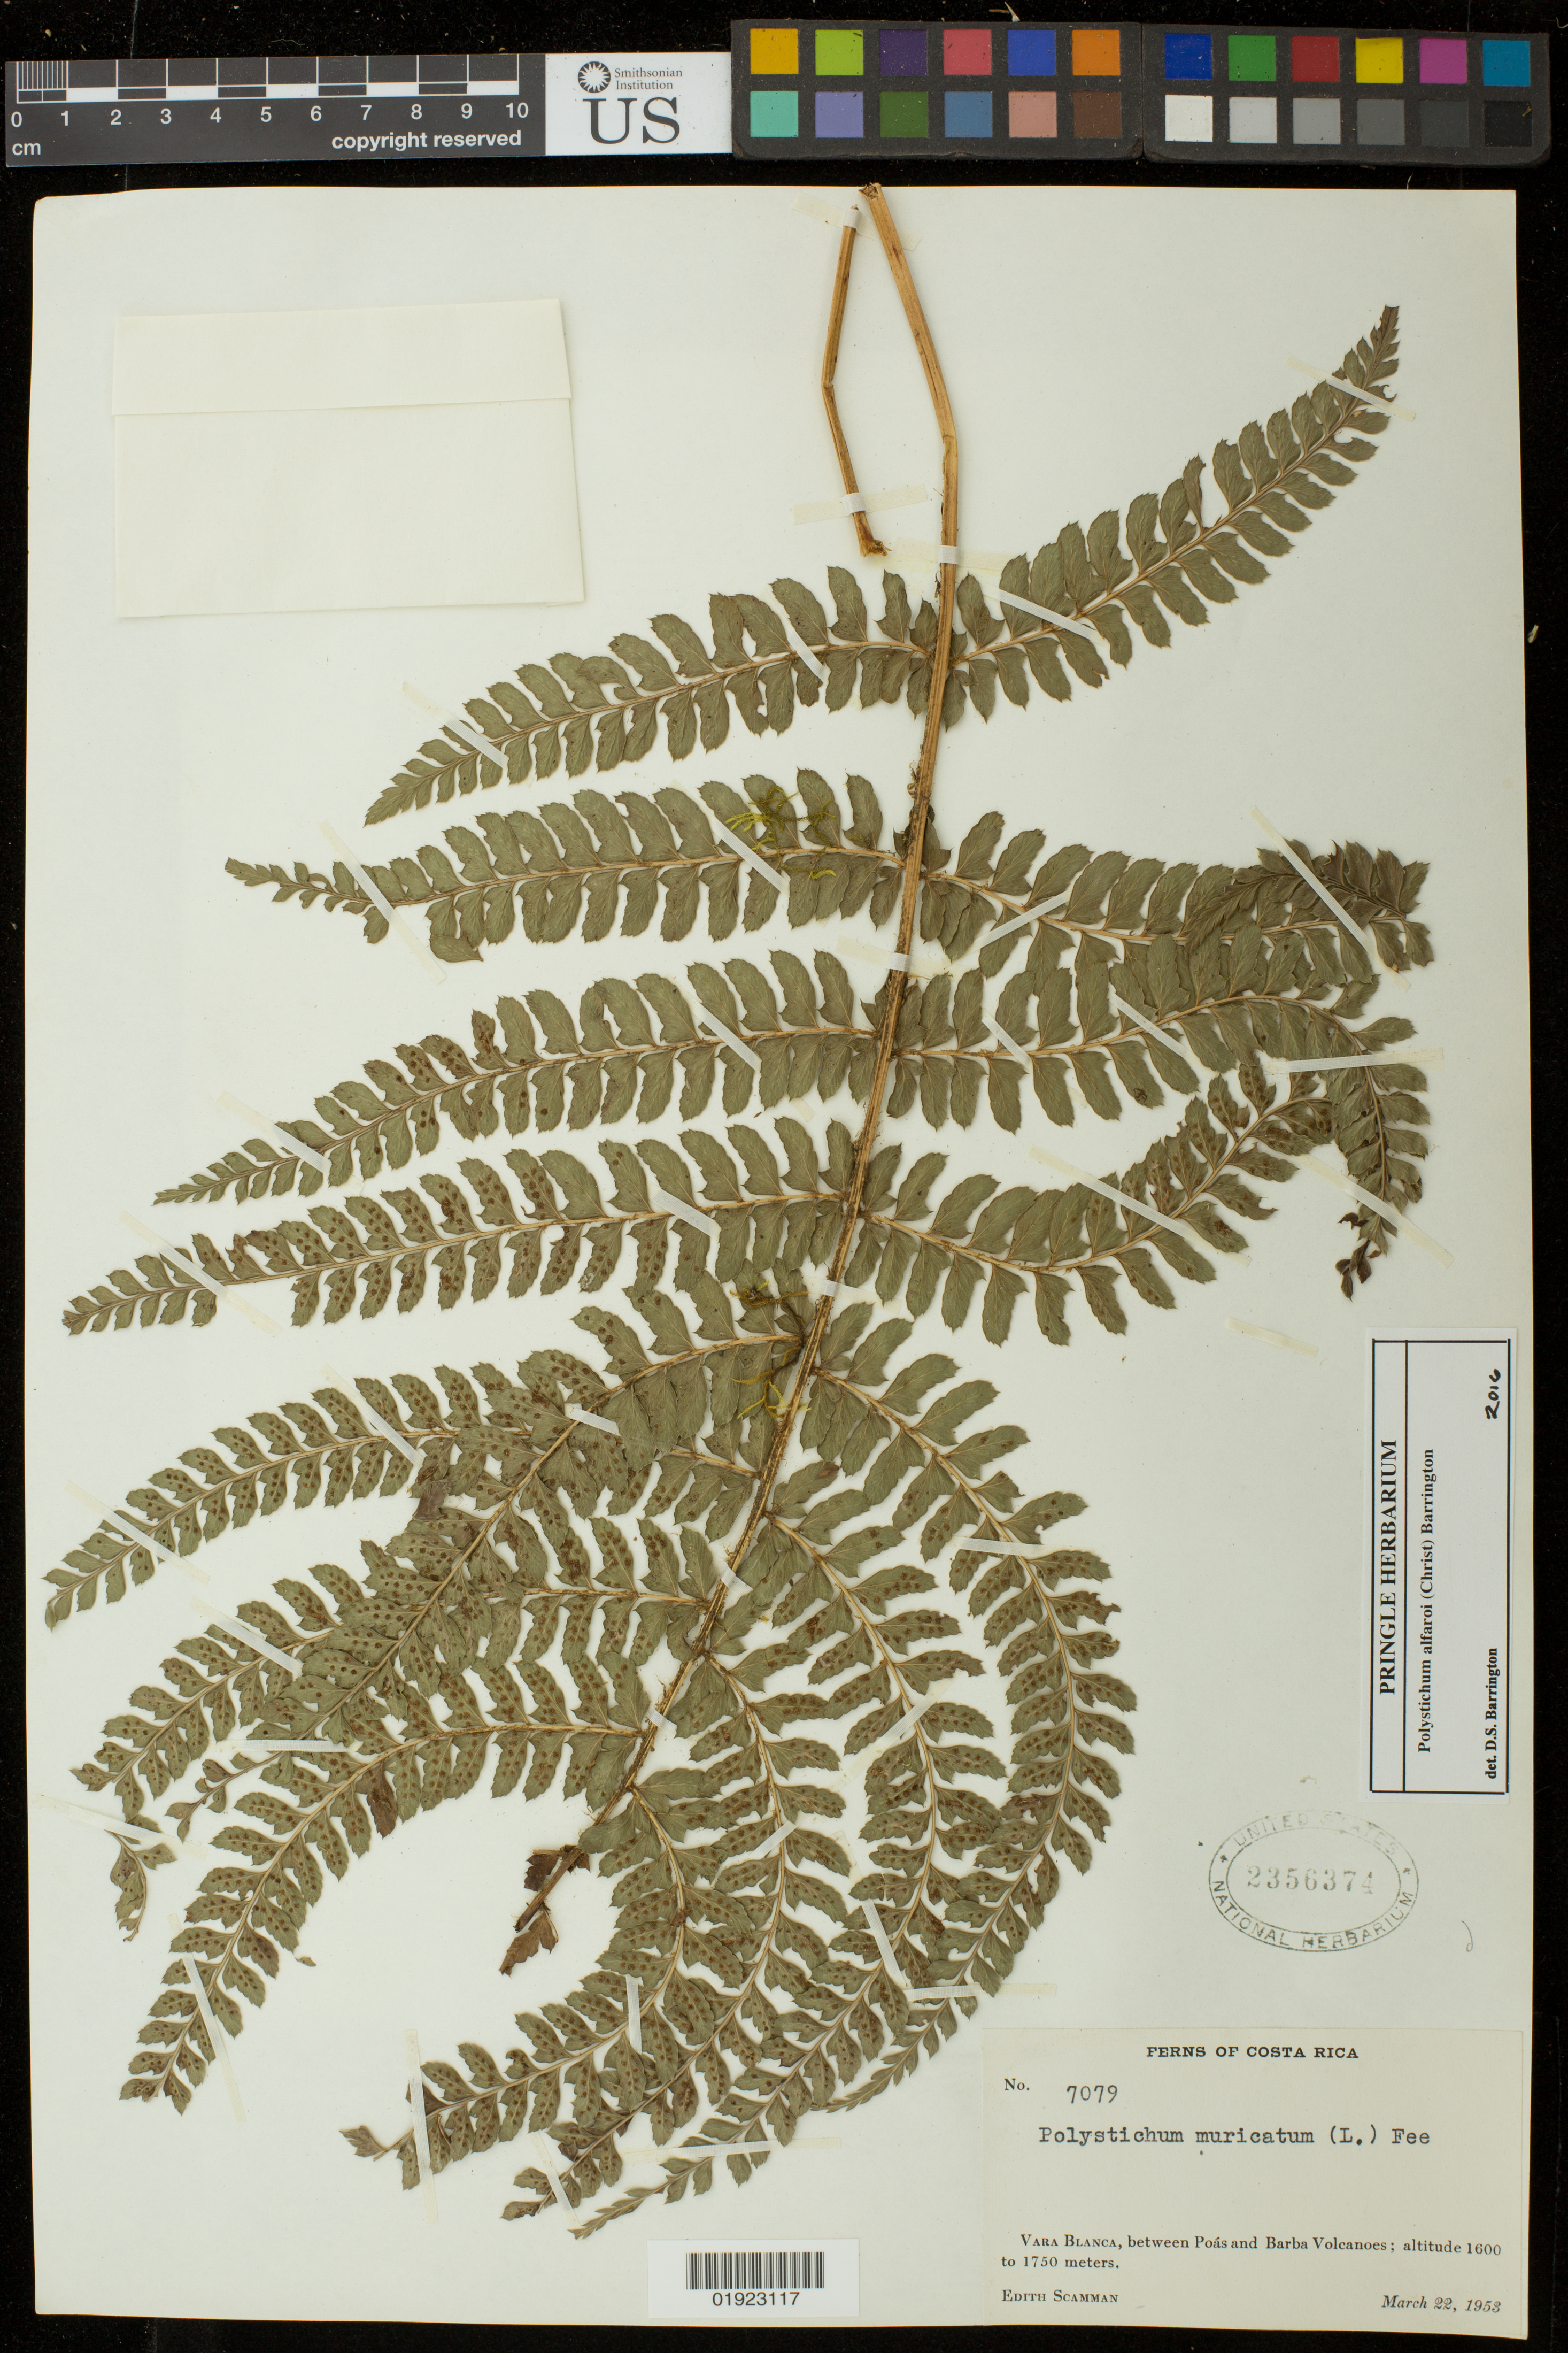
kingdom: Plantae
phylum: Tracheophyta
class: Polypodiopsida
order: Polypodiales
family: Dryopteridaceae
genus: Polystichum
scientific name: Polystichum alfaroi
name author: (Christ) Barrington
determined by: Barrington, D. S., Curator (VT), University of Vermont (UNITED STATES)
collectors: E. Scamman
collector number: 7079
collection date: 1953-03-22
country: Costa Rica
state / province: Heredia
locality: Vara Blanca, between Poas and Barba Volcanoes.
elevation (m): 1600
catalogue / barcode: US 2356374